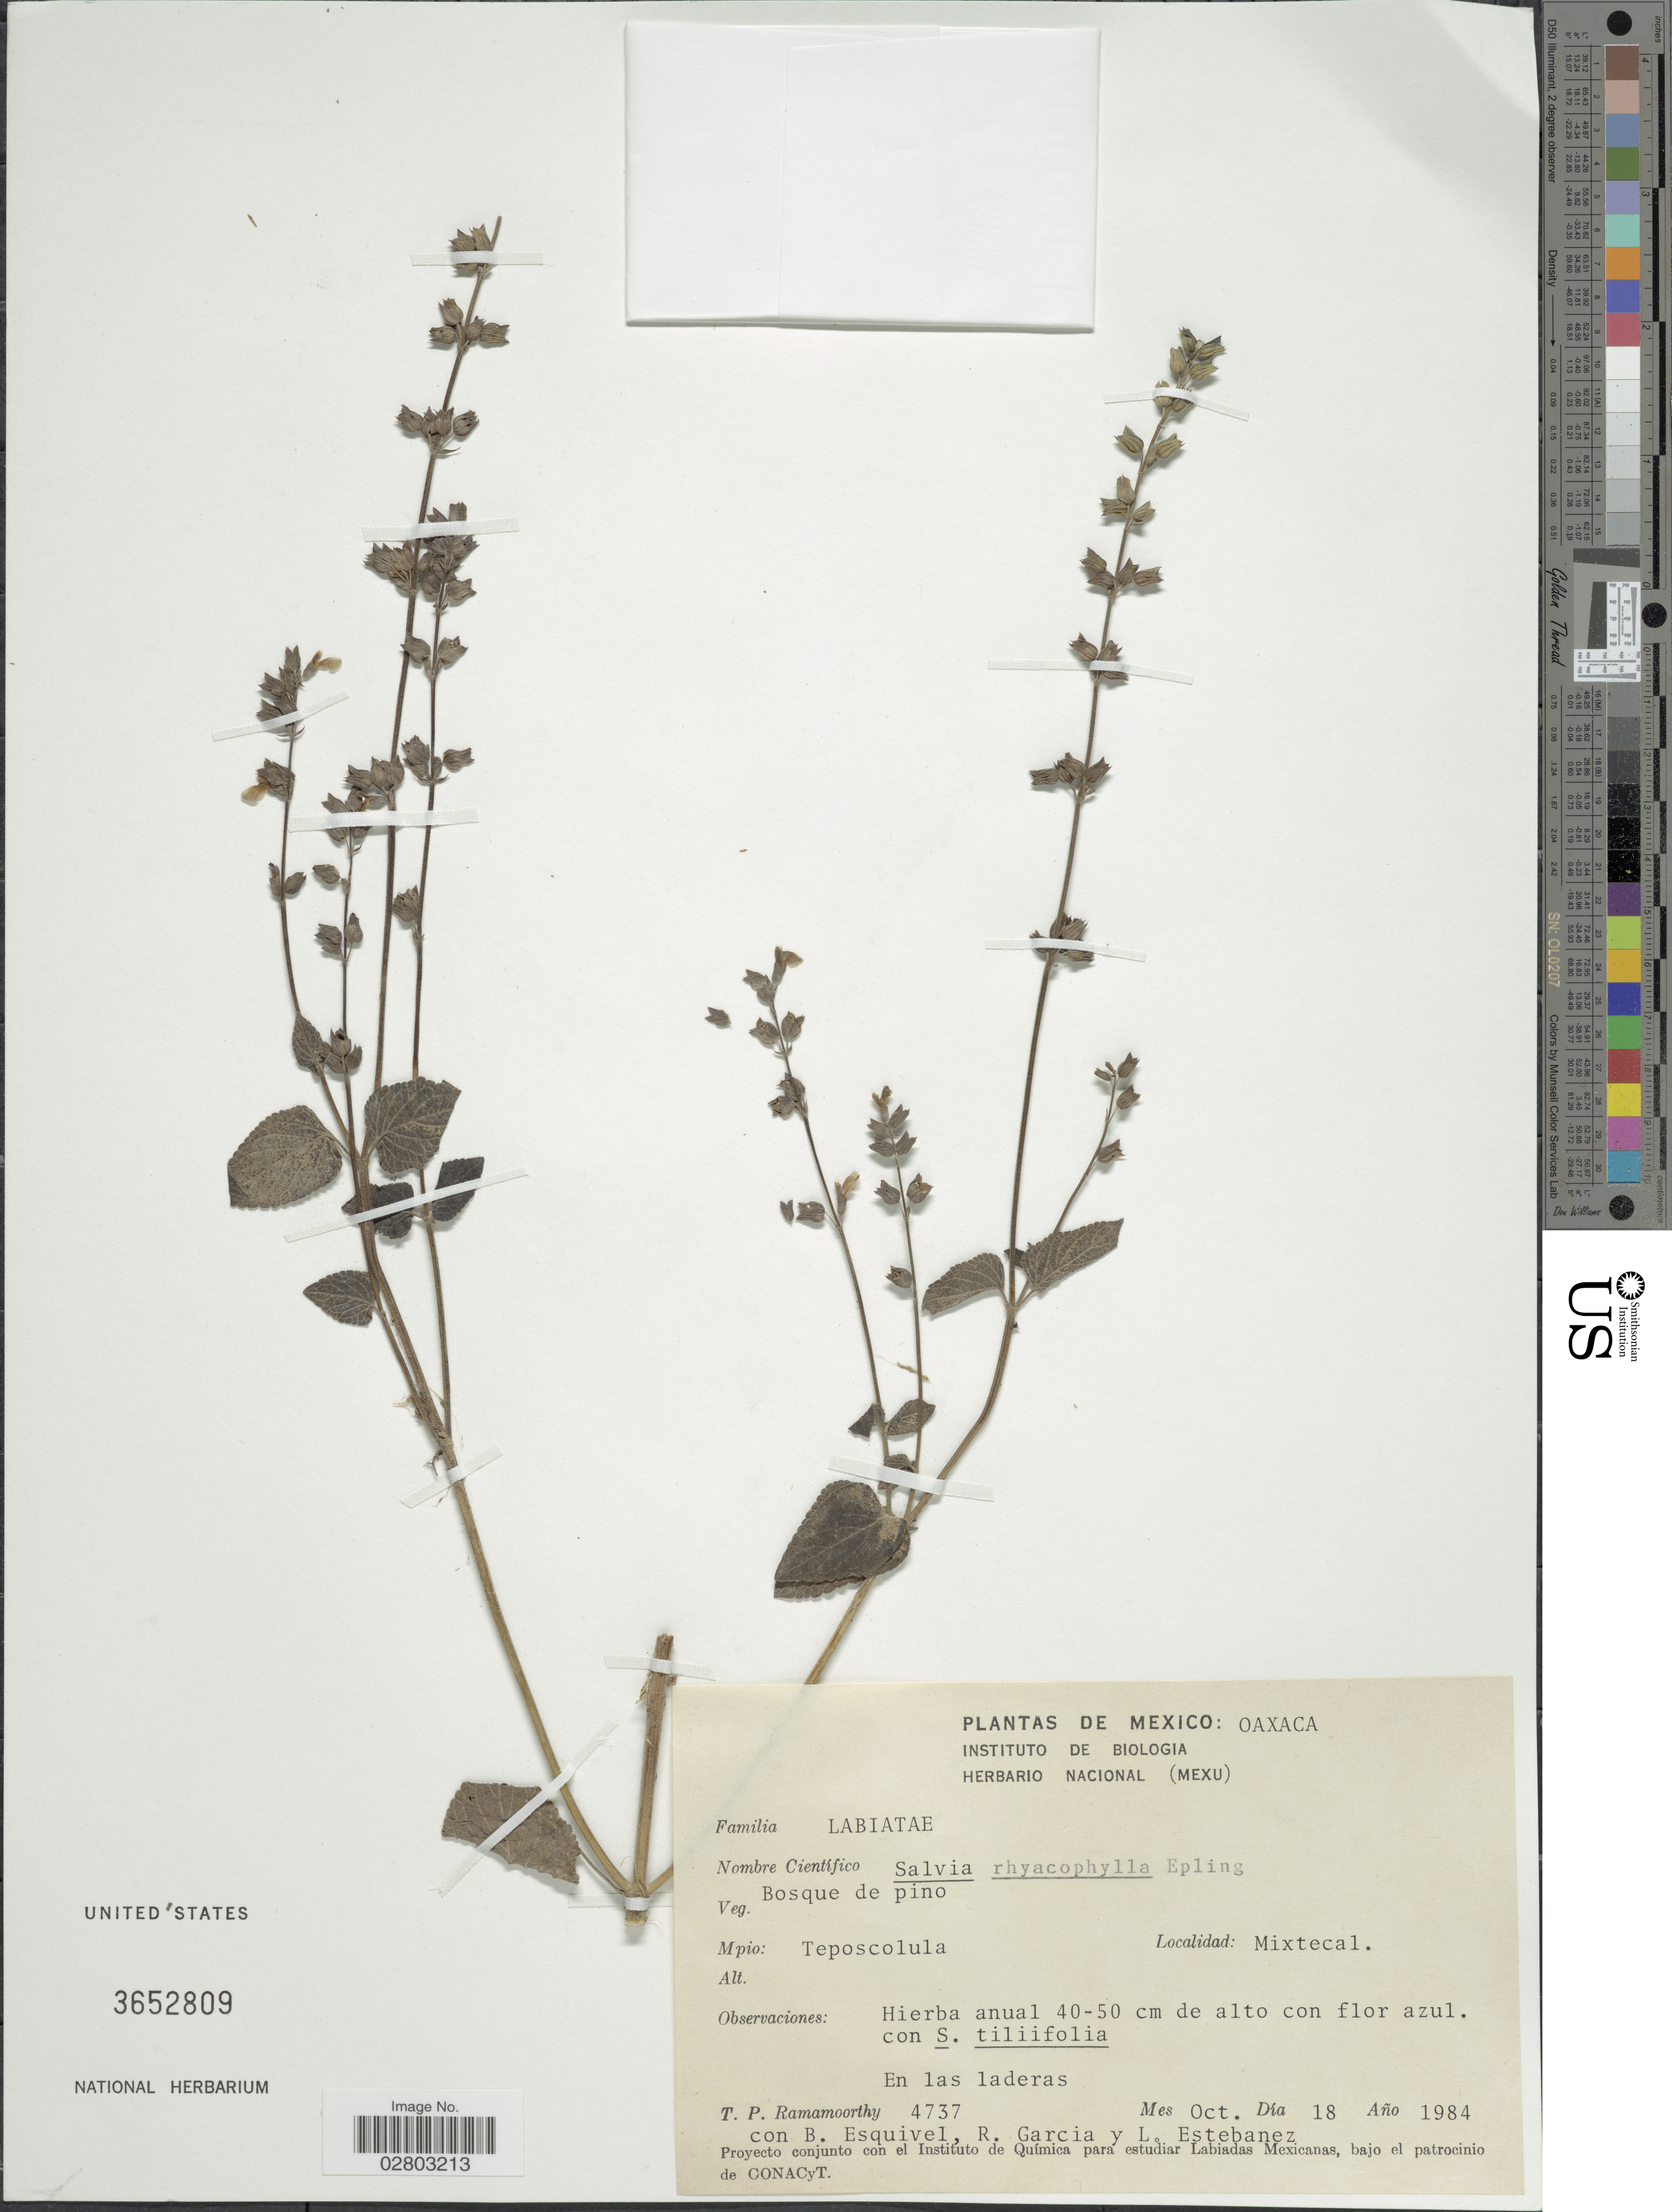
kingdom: Plantae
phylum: Tracheophyta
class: Magnoliopsida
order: Lamiales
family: Lamiaceae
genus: Salvia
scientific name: Salvia ryacophylla Epling sp. nov. ined.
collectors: T. P. Ramamoorthy, B. Esquivel, R. Garcia & L. Estebanez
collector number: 4737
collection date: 1984-10-18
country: Mexico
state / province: Oaxaca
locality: Mpio Teposcolula, Mixtecal.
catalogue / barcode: US 3652809